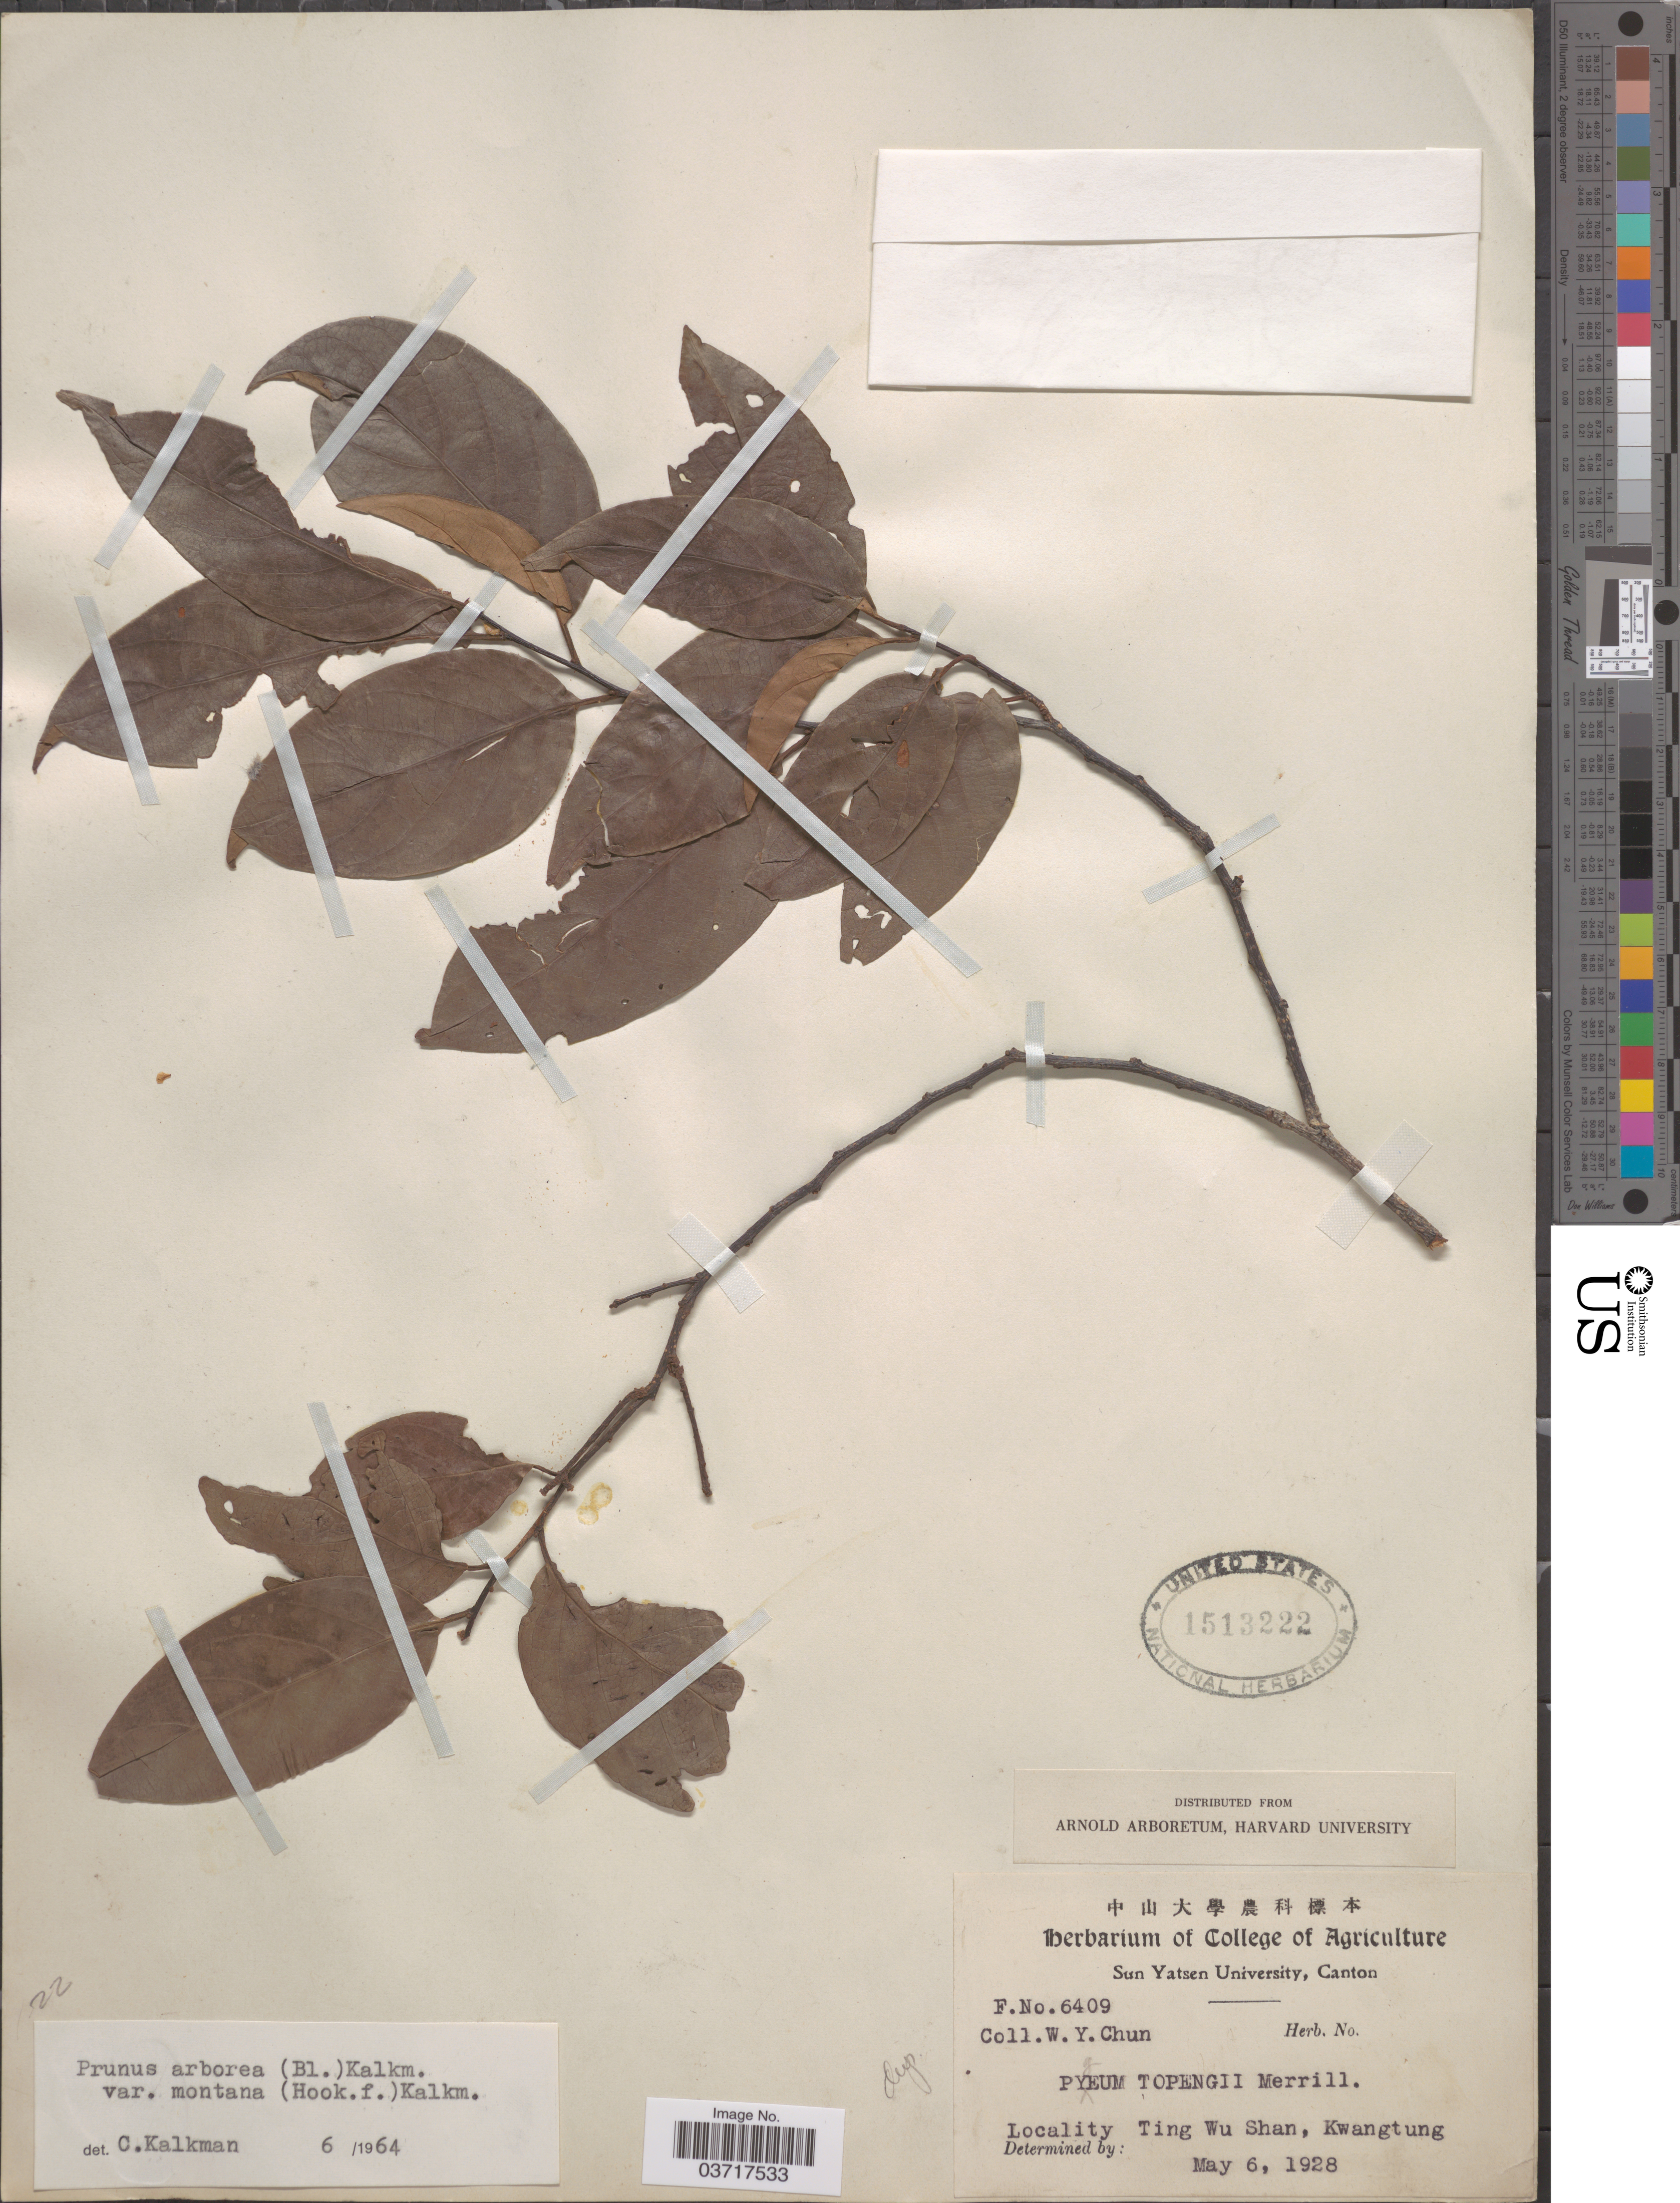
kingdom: Plantae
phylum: Tracheophyta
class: Magnoliopsida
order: Rosales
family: Rosaceae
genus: Prunus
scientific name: Prunus arborea var. montana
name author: (Hook. f.) Kalkman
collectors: W. Y. Chun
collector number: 6409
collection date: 1928-05-06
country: China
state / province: Guangdong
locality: Ting Wu Shan, Kwangtung.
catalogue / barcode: US 1513222